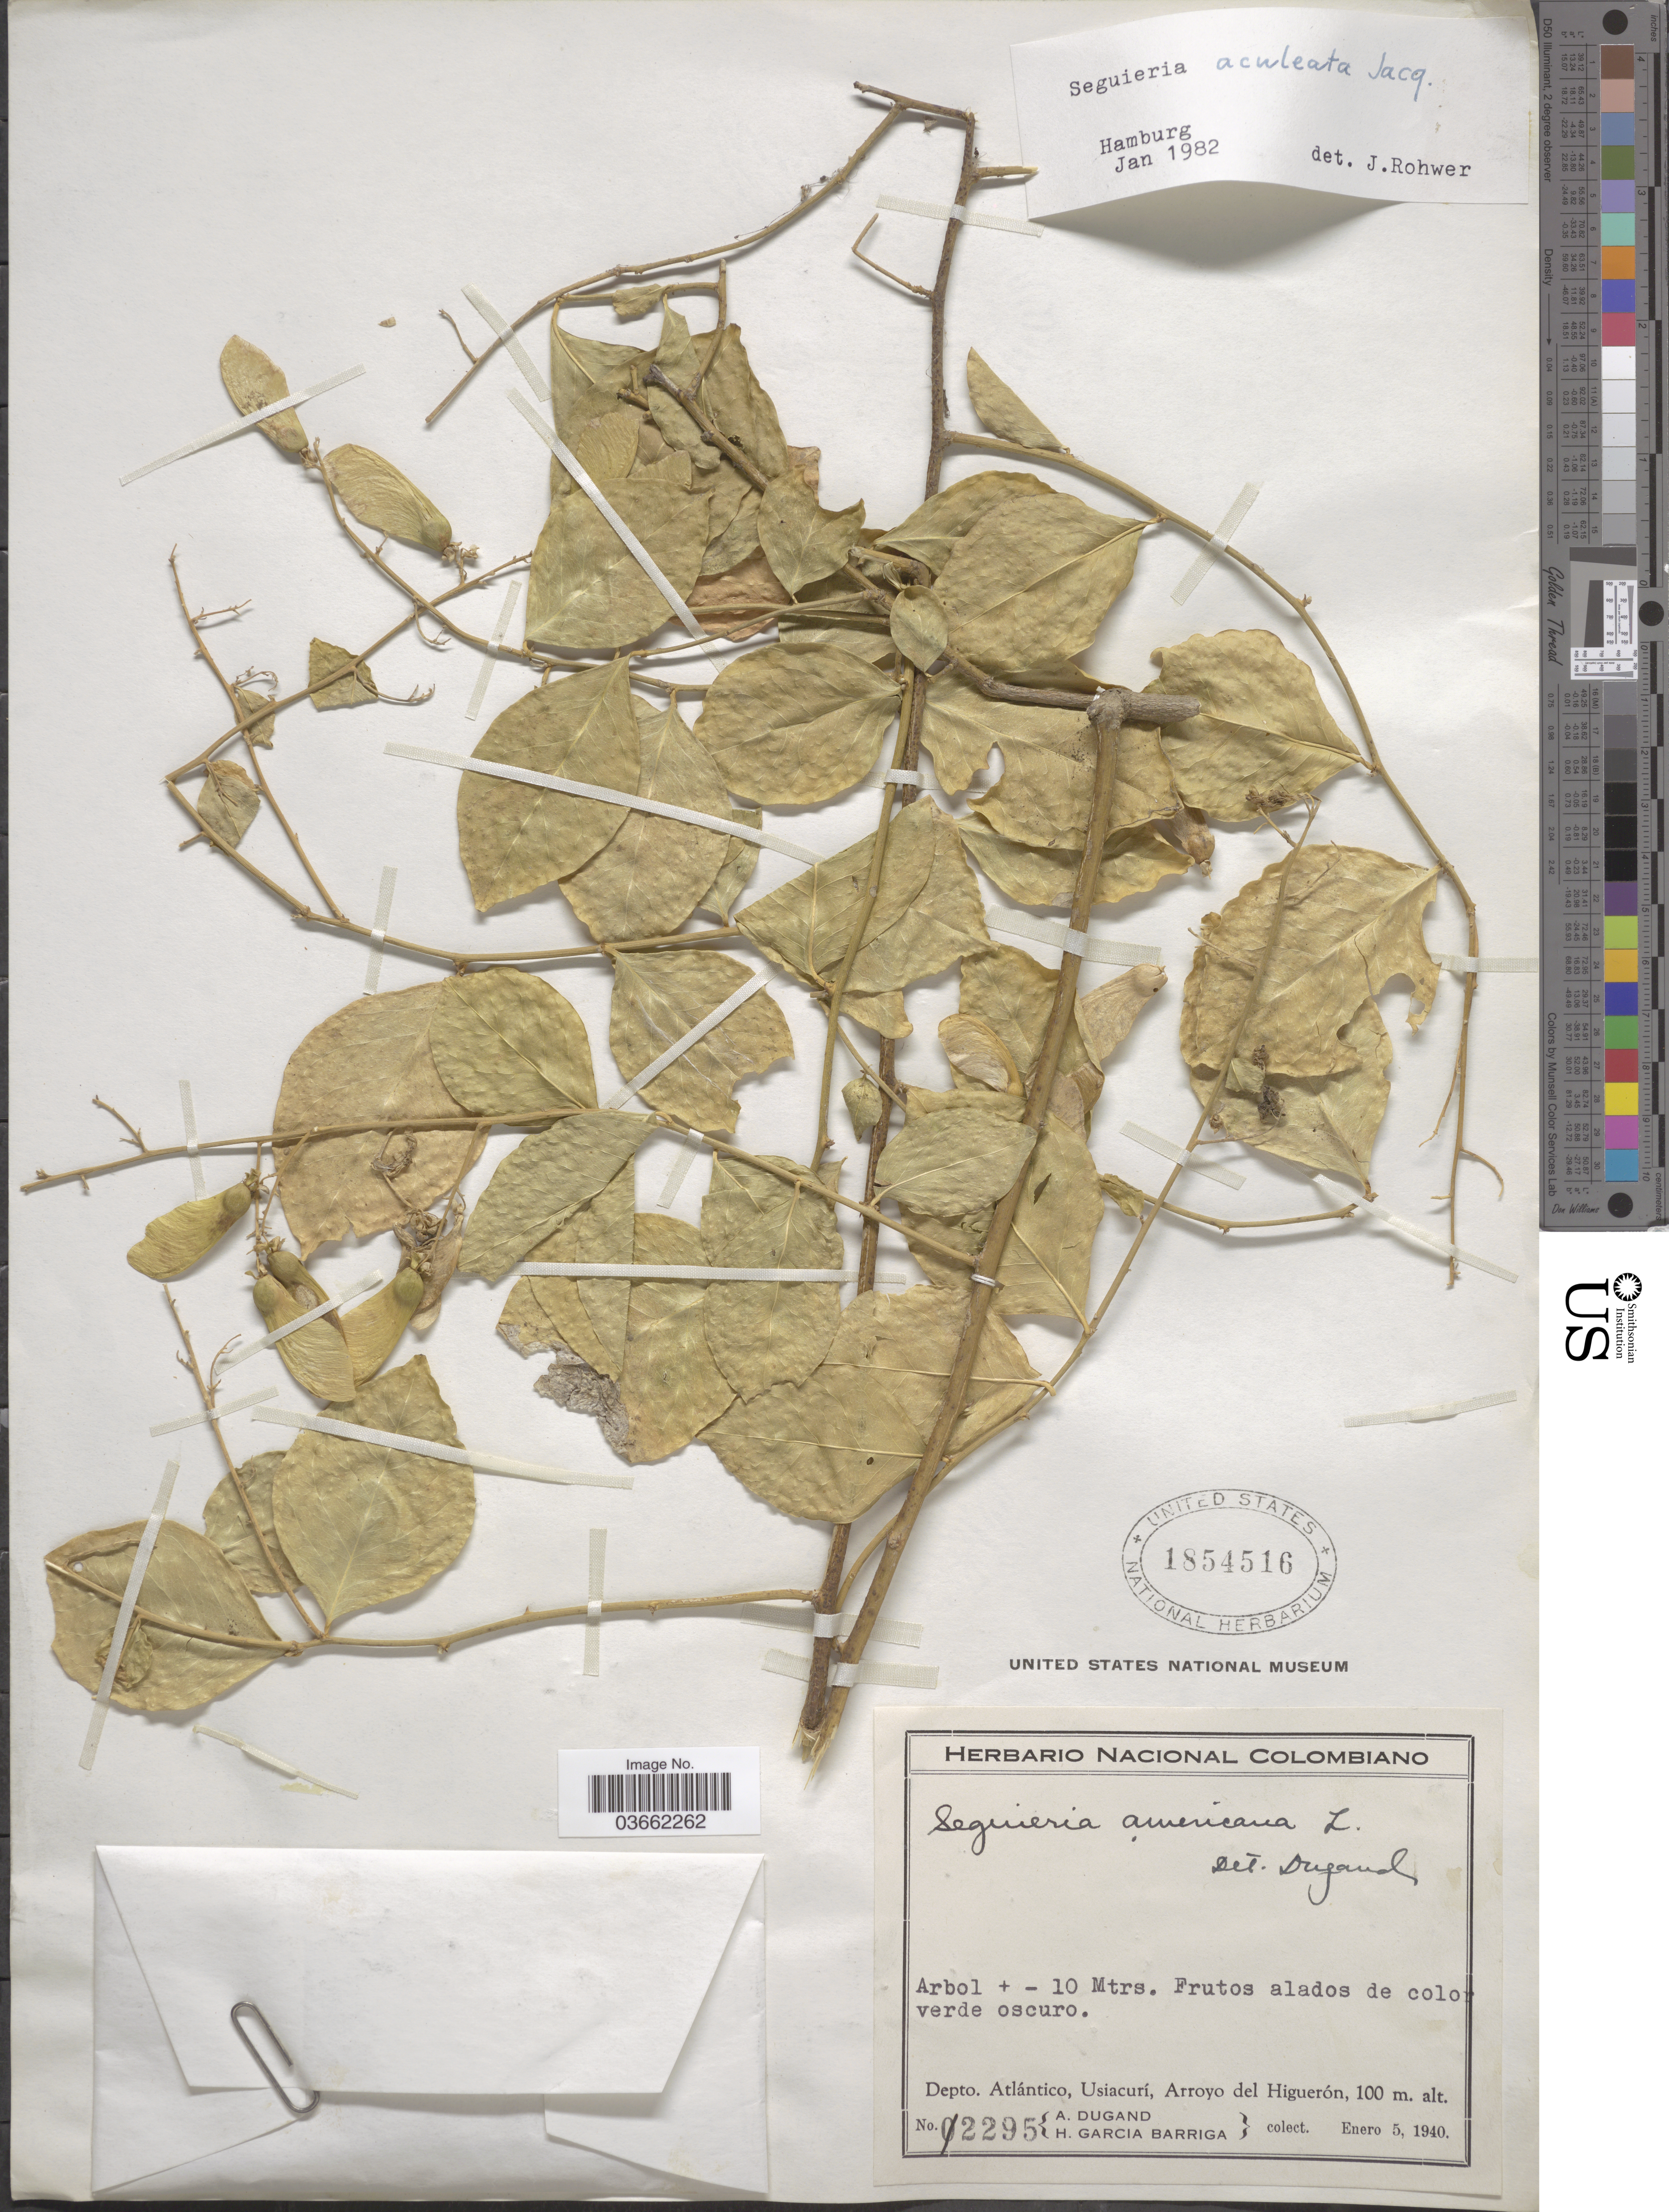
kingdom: Plantae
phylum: Tracheophyta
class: Magnoliopsida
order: Caryophyllales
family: Phytolaccaceae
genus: Seguieria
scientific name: Seguieria aculeata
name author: Jacq.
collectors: A. Dugand & H. García Barriga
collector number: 2295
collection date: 1940-01-05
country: Colombia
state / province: Atlántico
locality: Depto. Atlántico, Usiacurí, Arroyo del Higuerón.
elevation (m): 100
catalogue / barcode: US 1854516